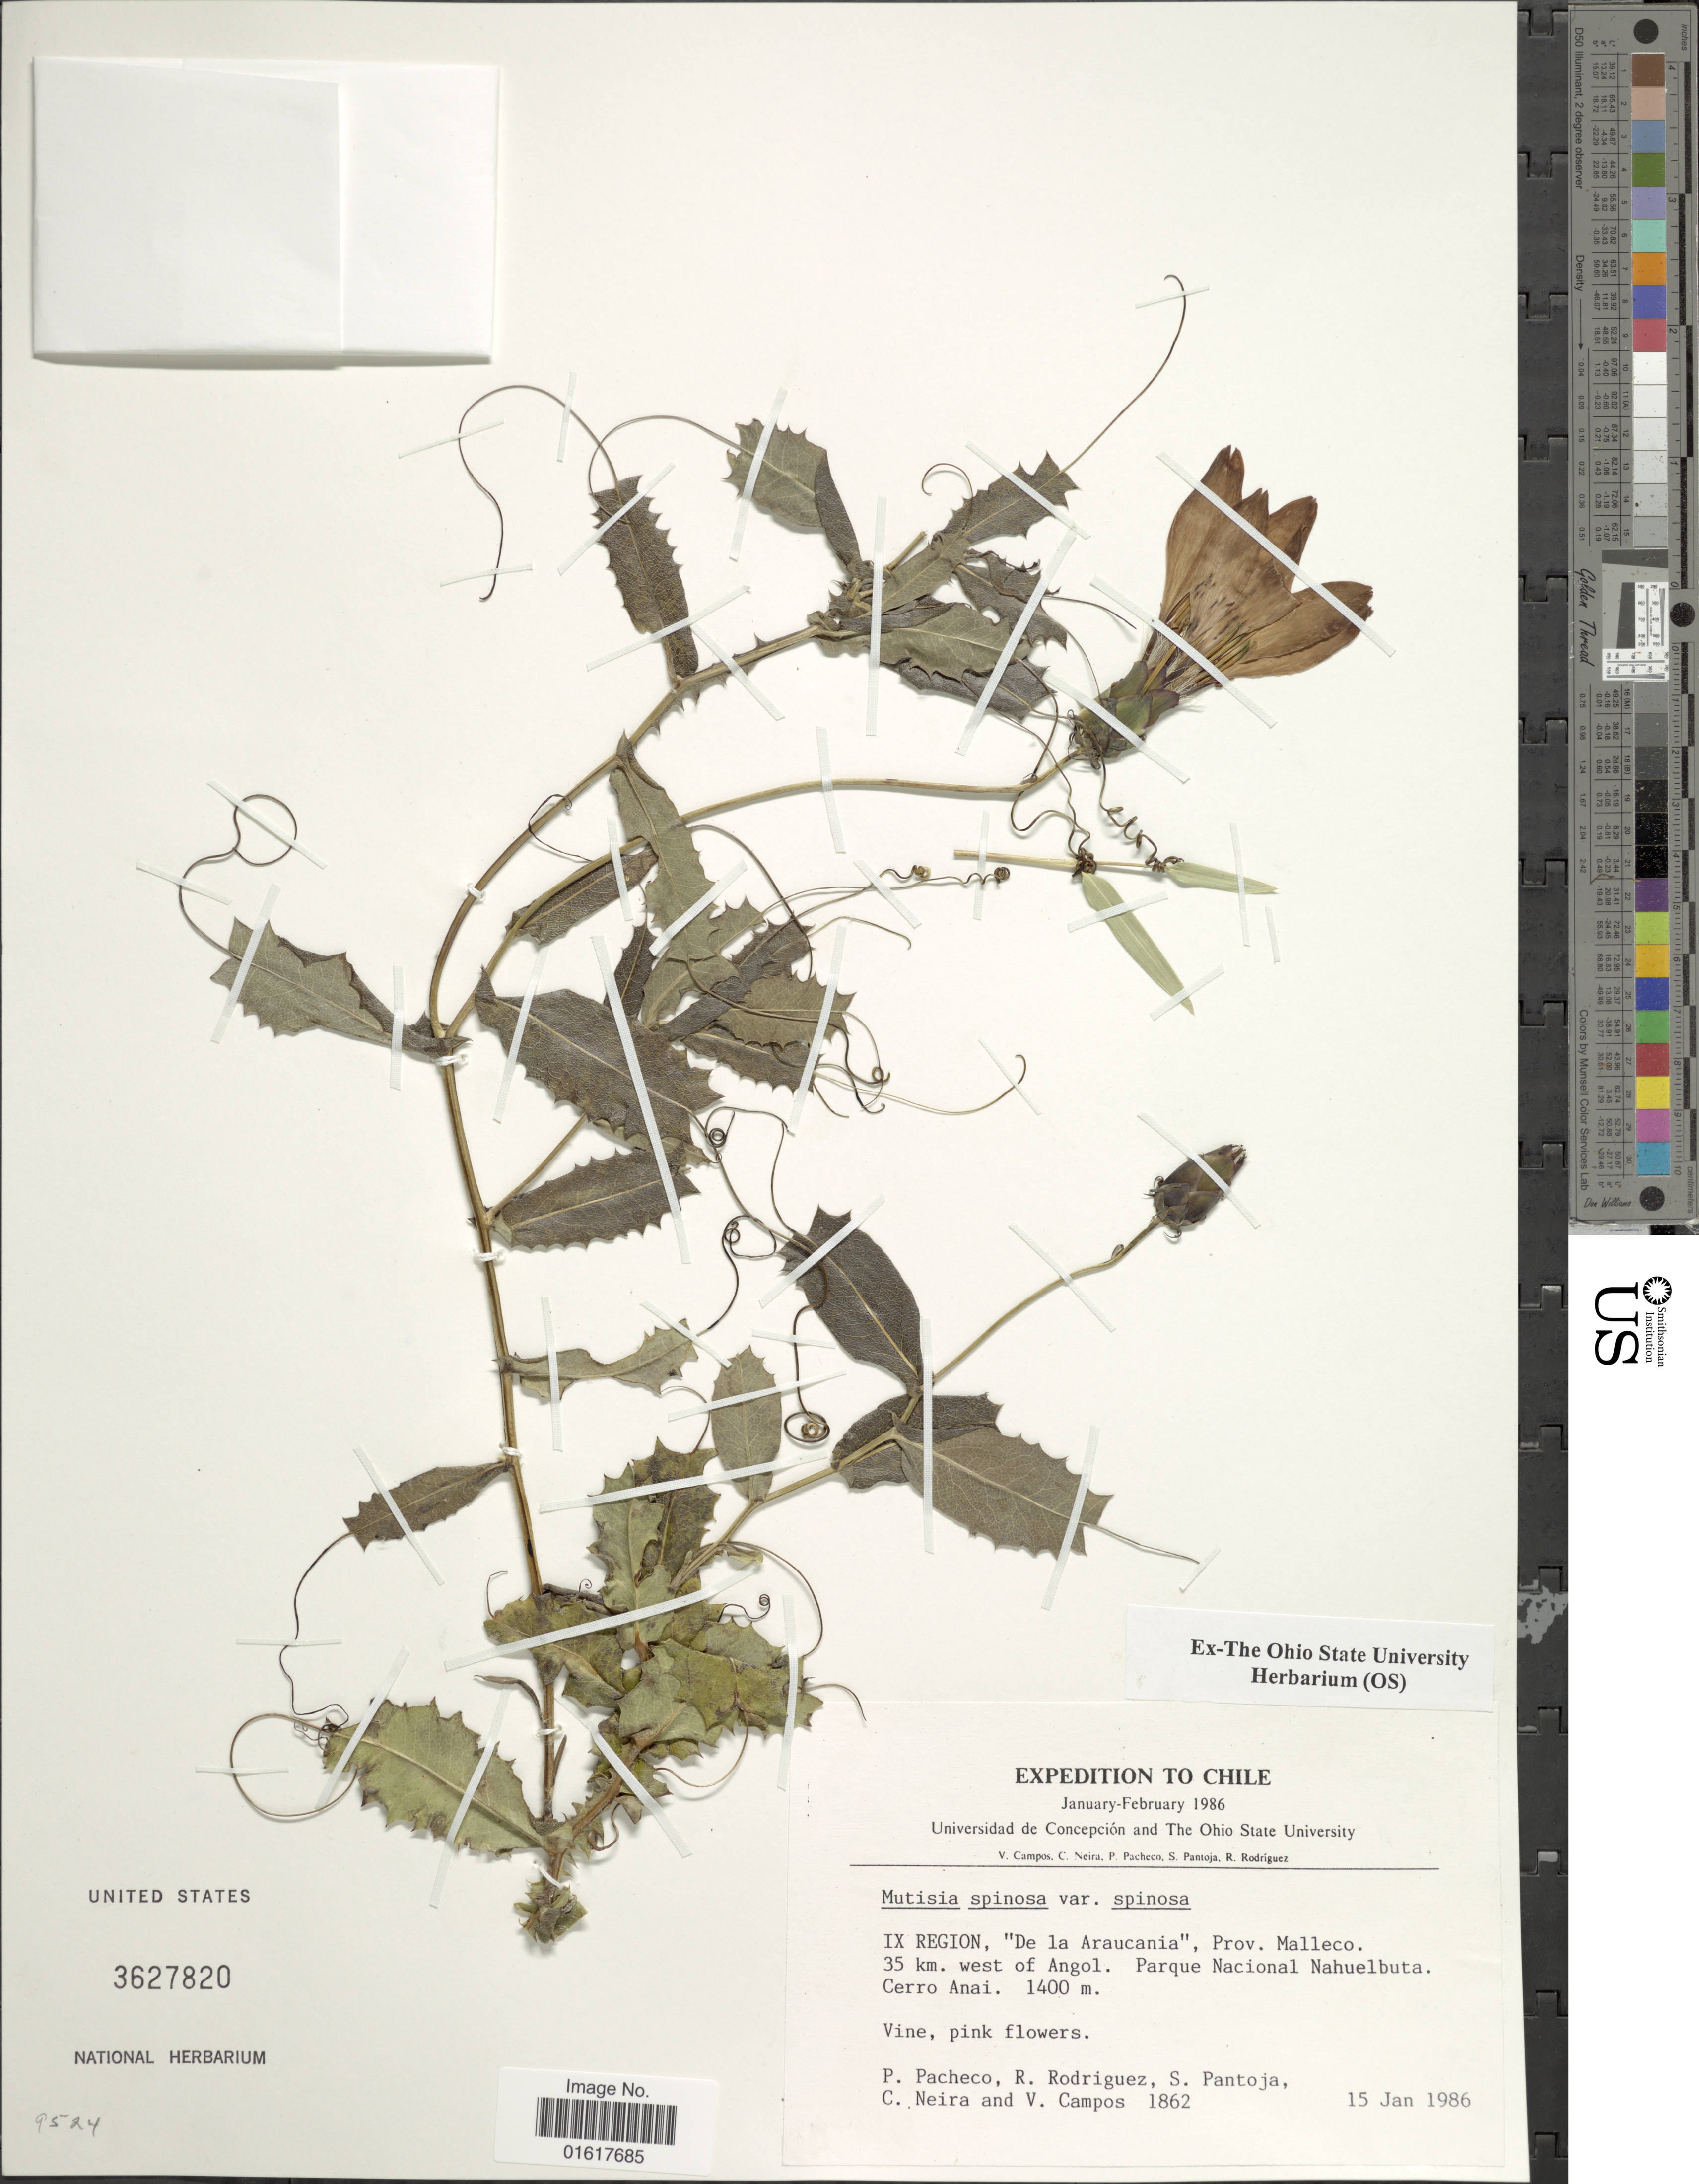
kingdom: Plantae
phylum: Tracheophyta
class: Magnoliopsida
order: Asterales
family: Asteraceae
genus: Mutisia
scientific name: Mutisia spinosa var. spinosa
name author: Ruiz & Pav.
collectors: P. Pacheco, R. Rodriguez, S. PANTOJA, C. Neira & V. Campos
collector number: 1862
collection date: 1986-01-15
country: Chile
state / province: Araucanía (IX)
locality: IX region, "De la Araucania", Prov. Malleco. 35 km. west of Angol. Parque Nacional Nahuelbuta. Cerro Anai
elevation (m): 1400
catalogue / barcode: US 3627820